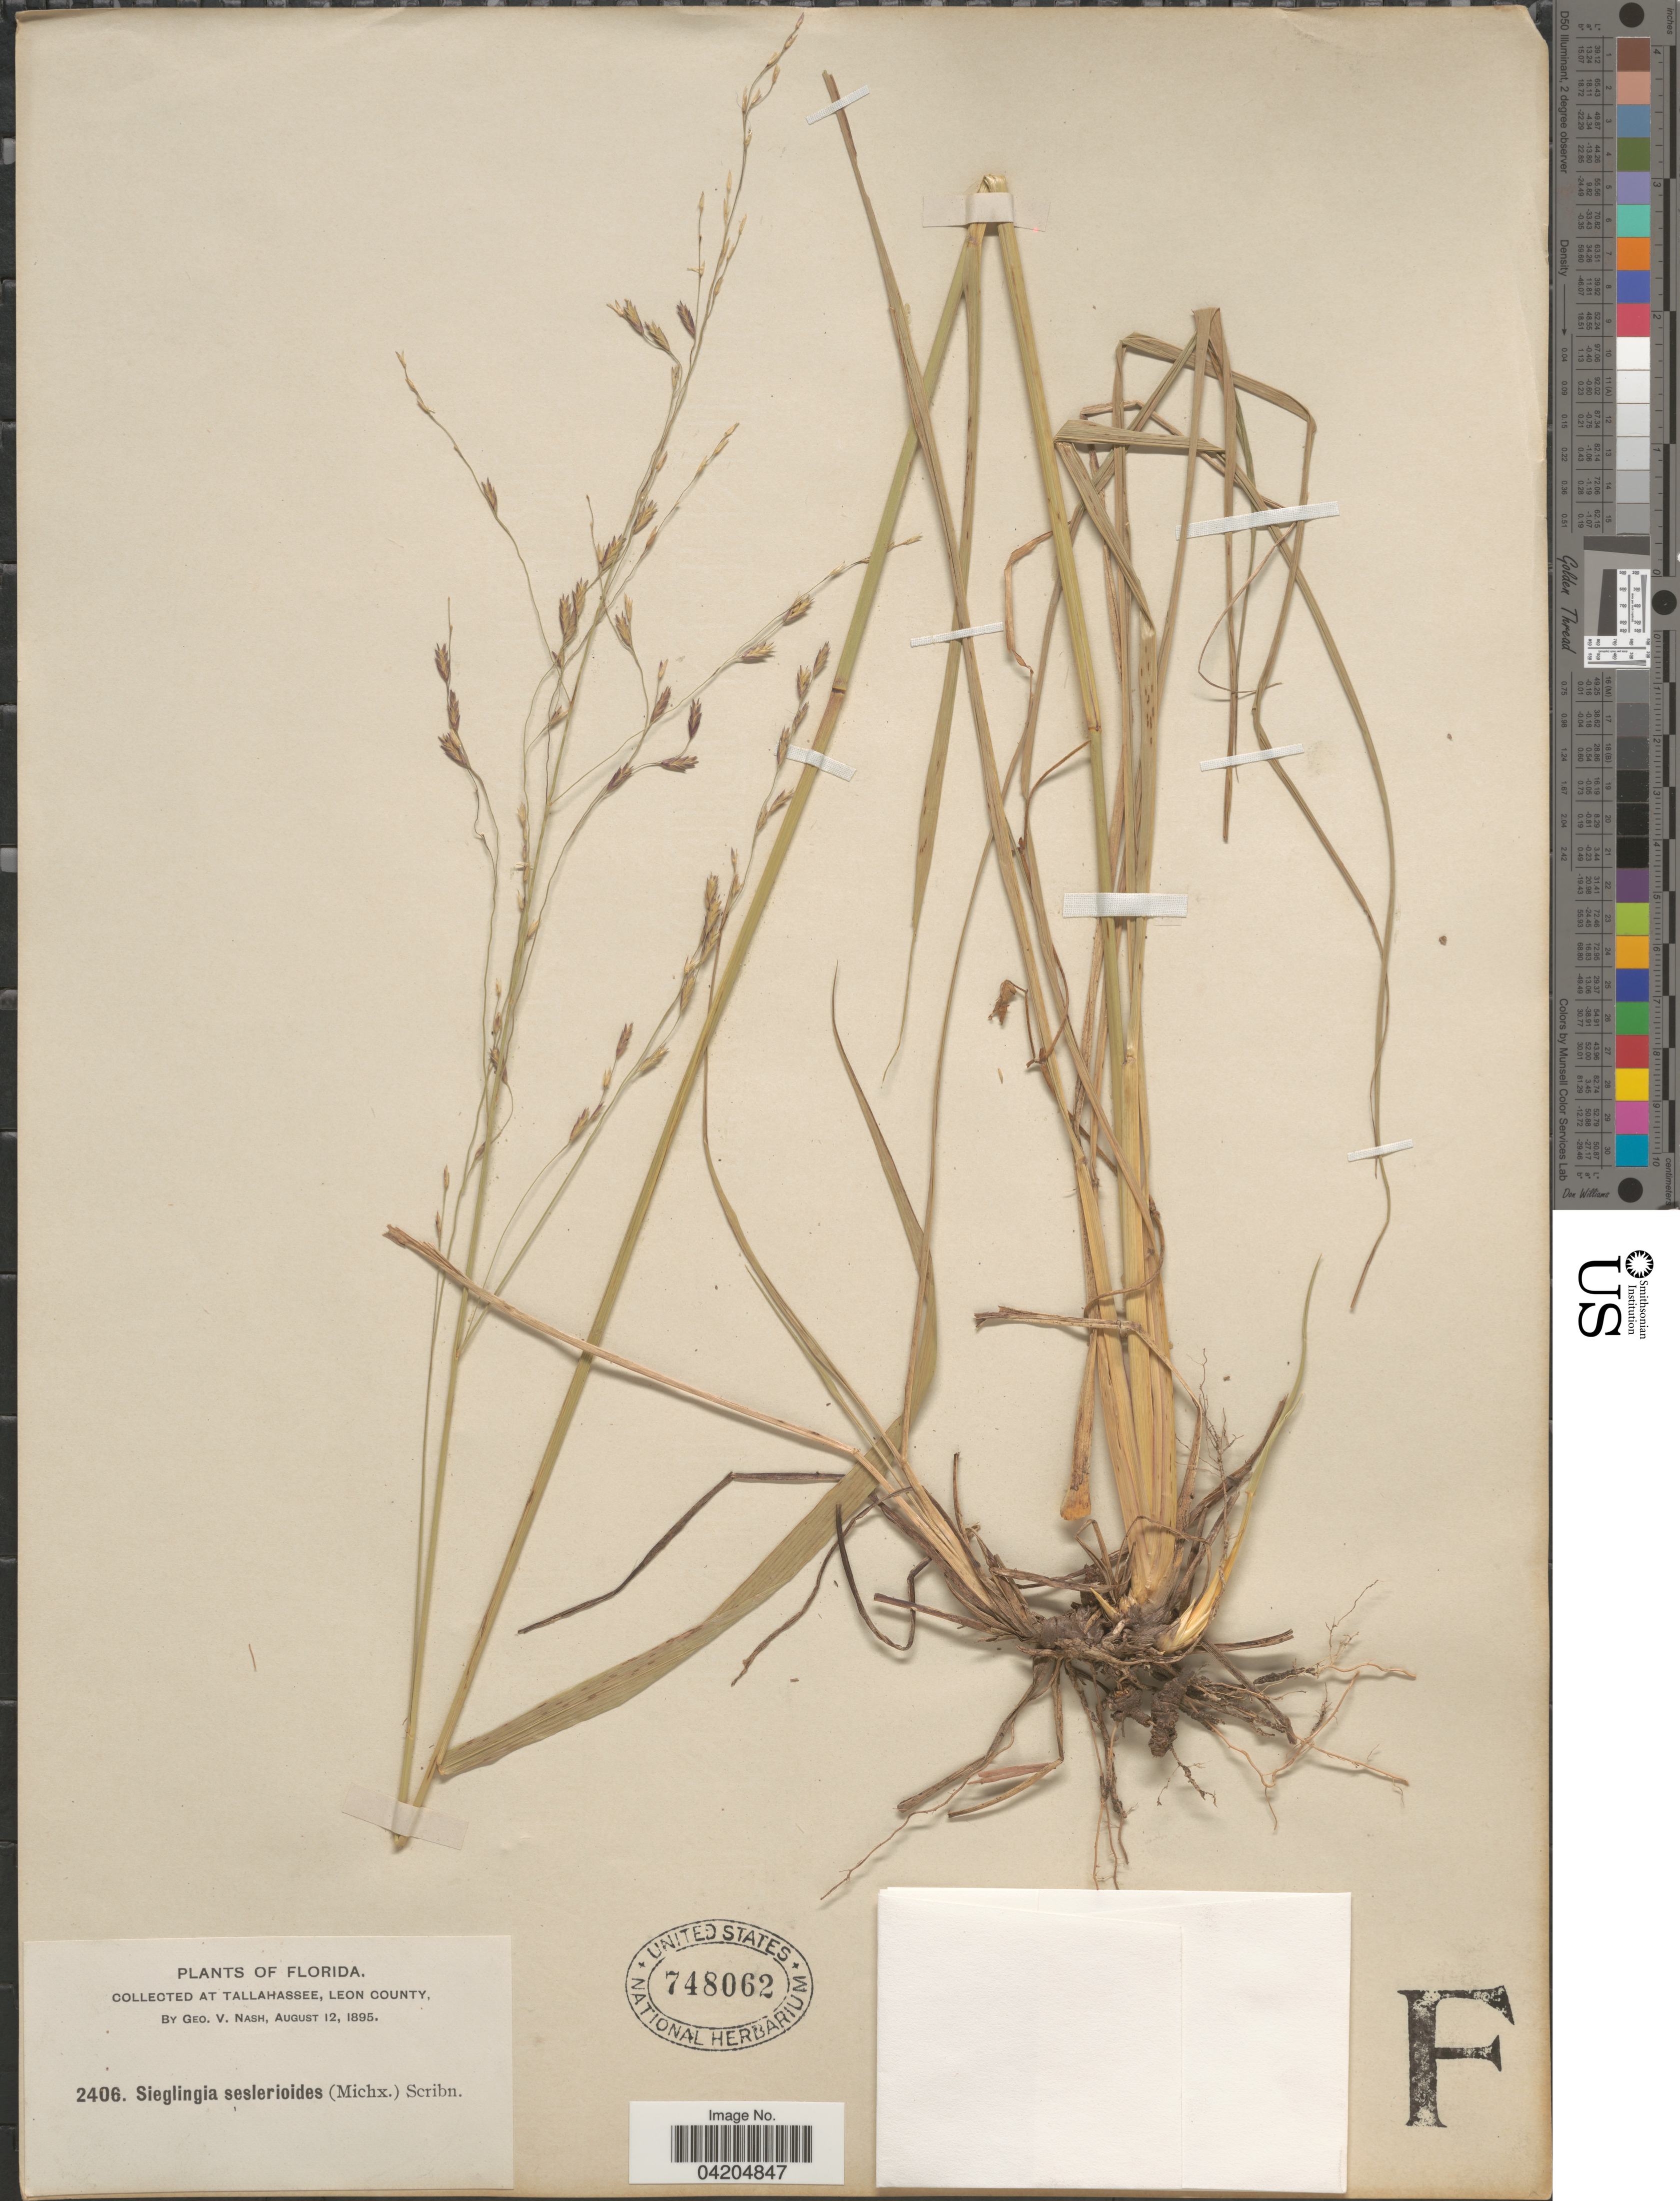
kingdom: Plantae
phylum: Tracheophyta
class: Liliopsida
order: Poales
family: Poaceae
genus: Tridens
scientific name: Tridens flavus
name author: (L.) Hitchc.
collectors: G. V. Nash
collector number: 2406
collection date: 1895-08-12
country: United States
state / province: Florida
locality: Tallahassee, Leon County.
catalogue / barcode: US 748062